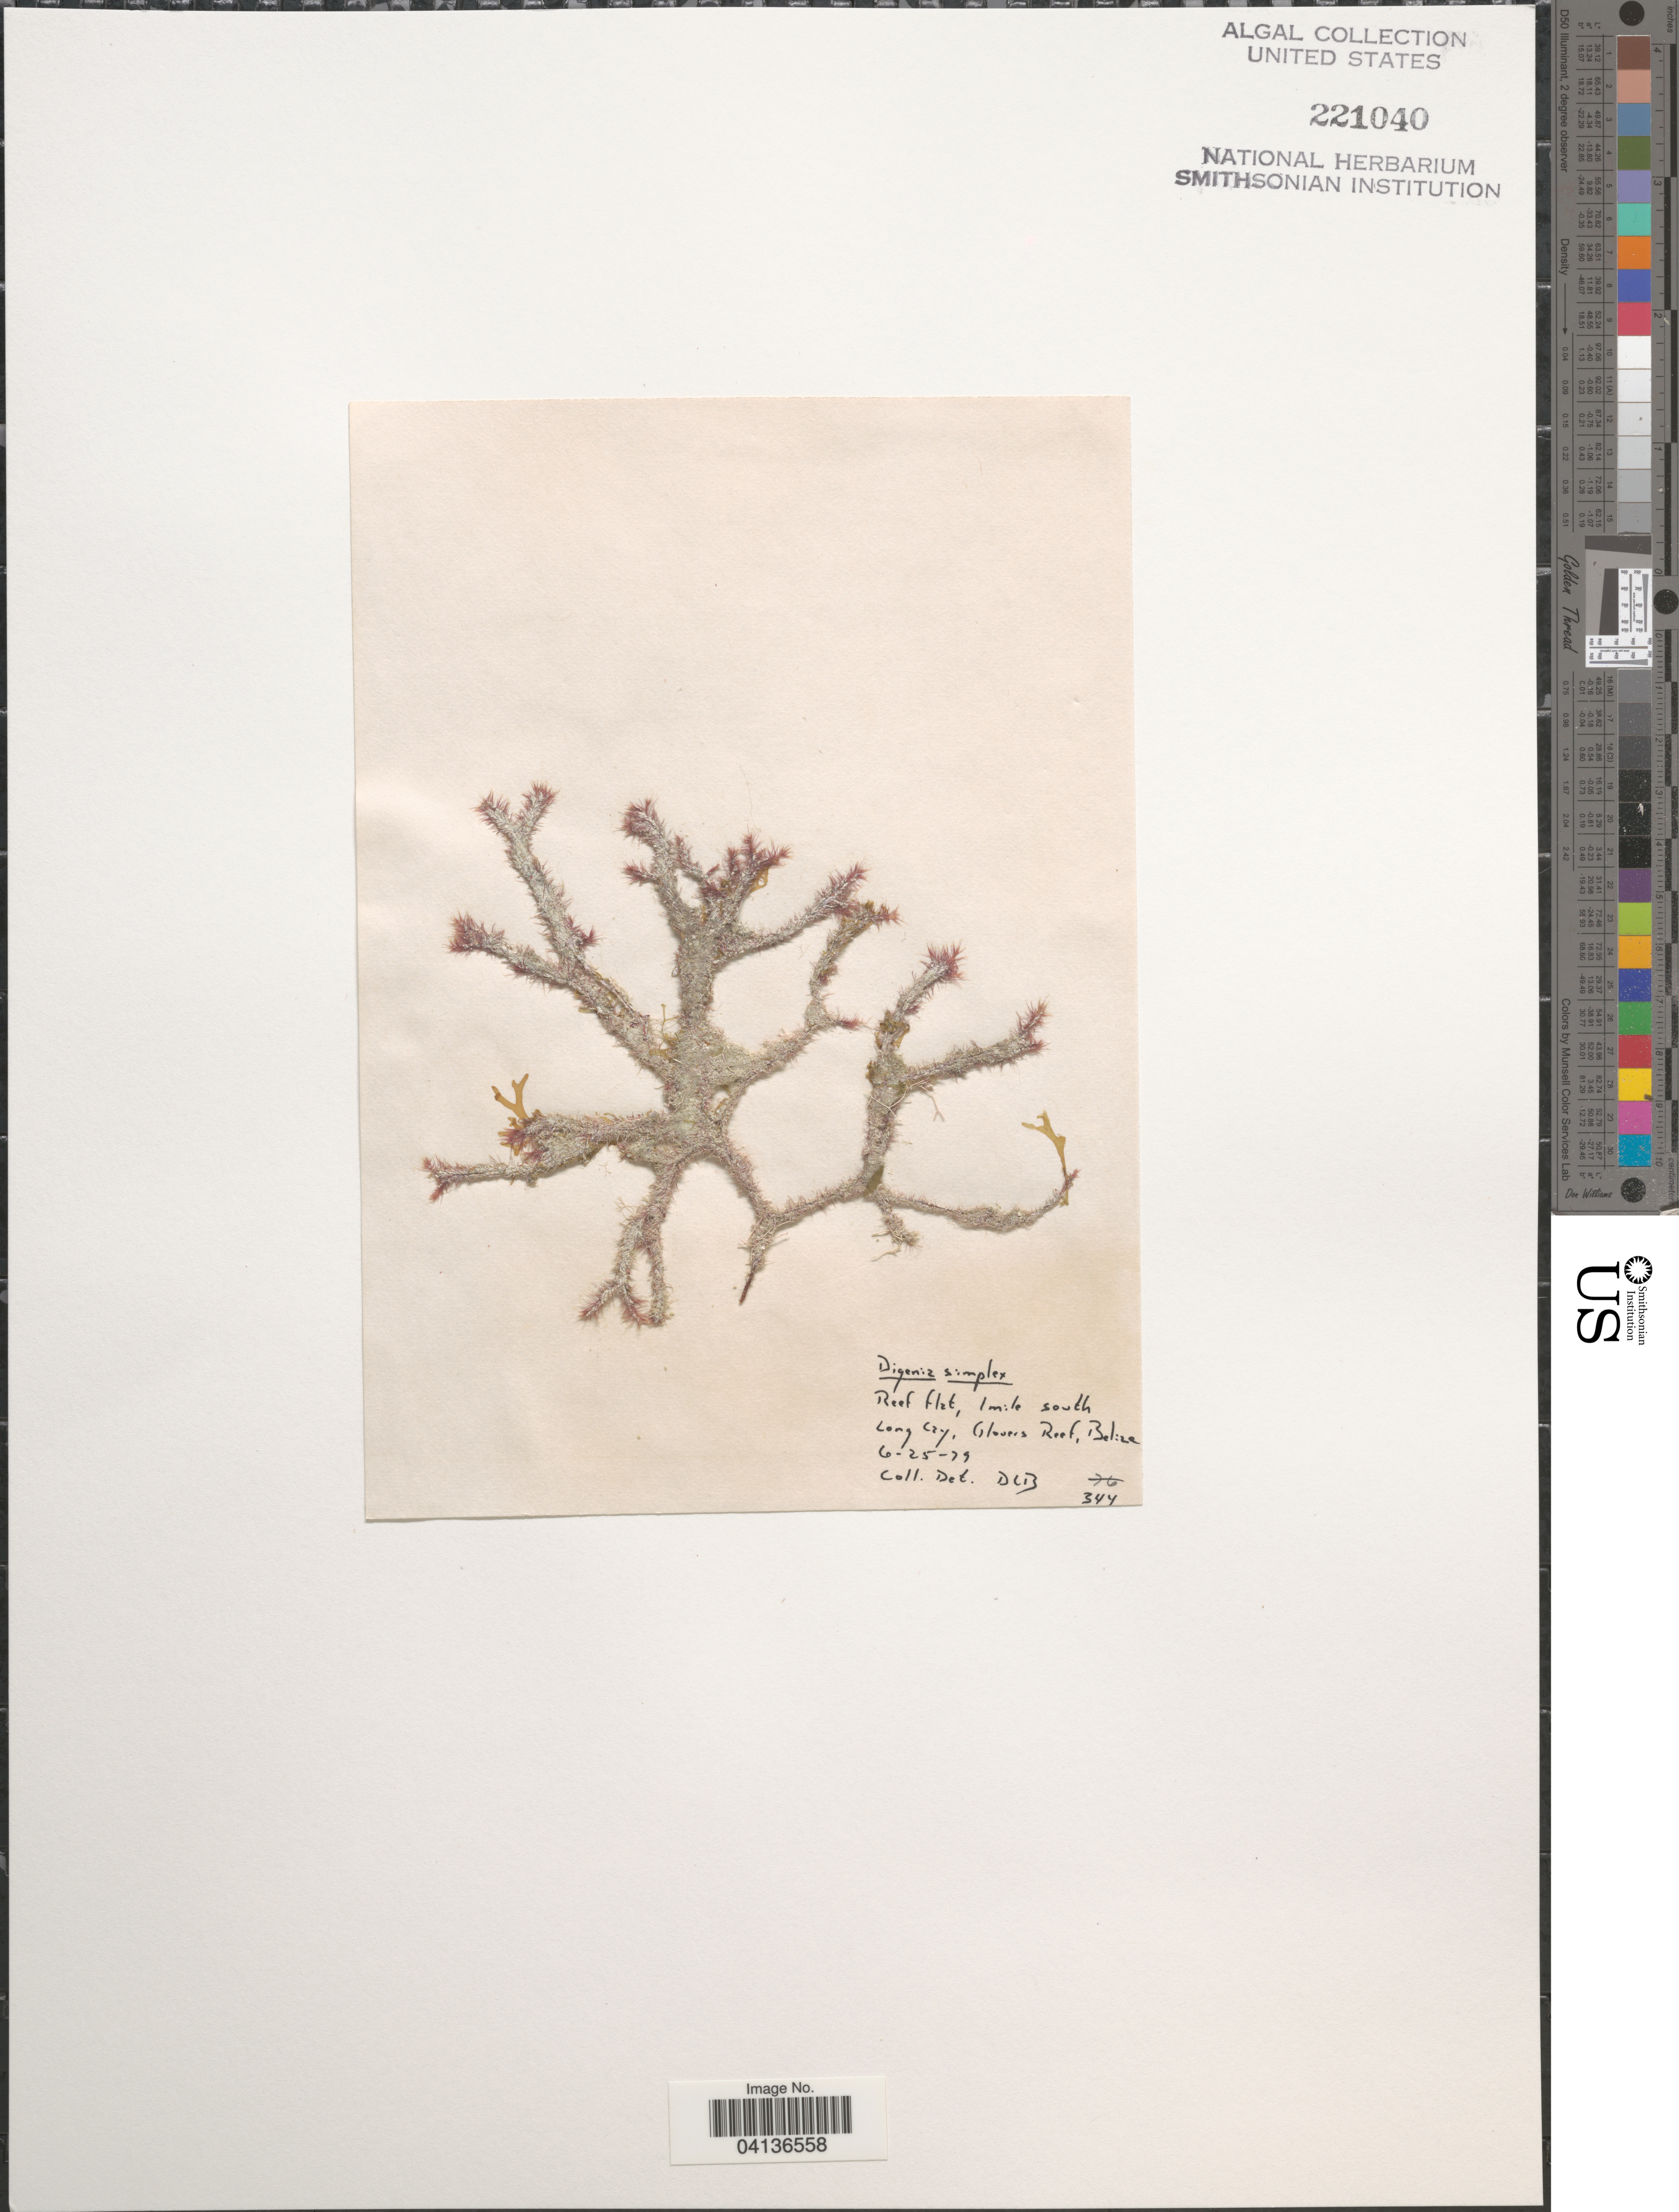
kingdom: Plantae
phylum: Rhodophyta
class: Florideophyceae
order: Ceramiales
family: Rhodomelaceae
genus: Digenea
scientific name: Digenea simplex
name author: (Wulfen) C. Agardh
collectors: D. L. B.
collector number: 344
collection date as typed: Transcribed d/m/y: 25/6/79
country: Belize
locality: Reef flat, 1 mile south Long Cay, Glovers Reef.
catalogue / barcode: US 221040